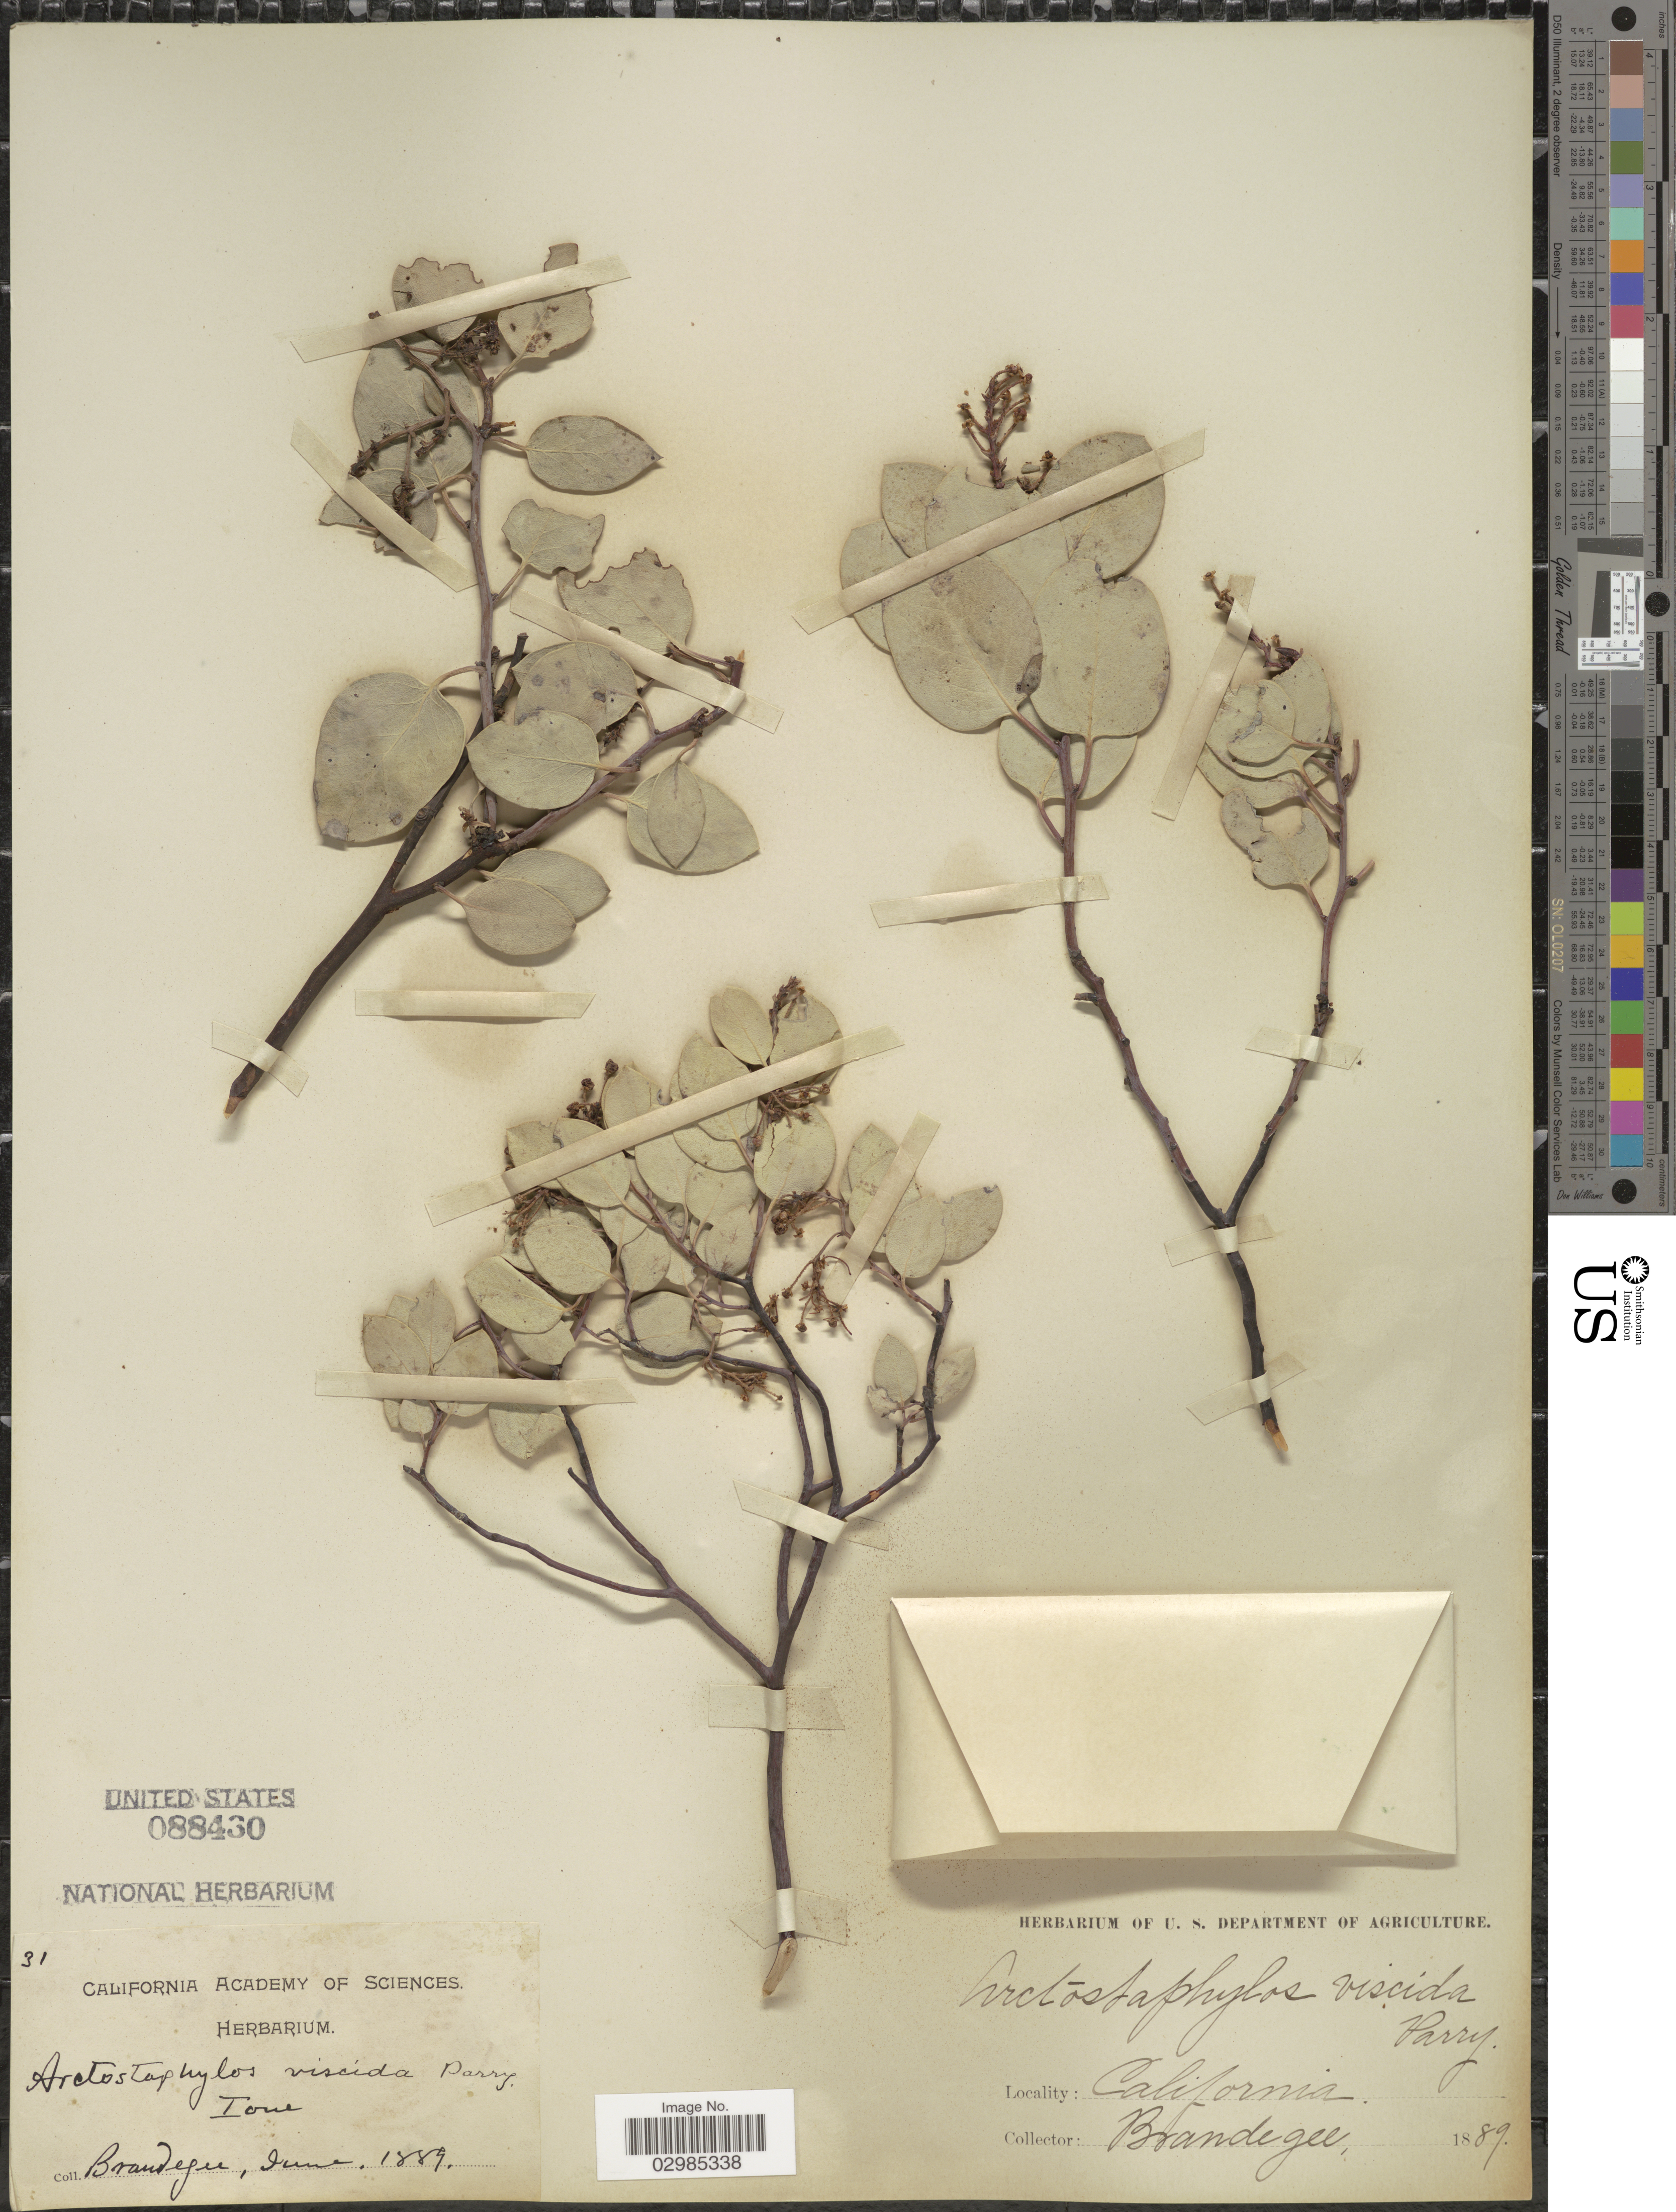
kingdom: Plantae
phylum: Tracheophyta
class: Magnoliopsida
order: Ericales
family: Ericaceae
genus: Arctostaphylos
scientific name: Arctostaphylos viscida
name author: Parry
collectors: -- Brandegee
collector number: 31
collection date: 1889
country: United States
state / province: California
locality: Ione.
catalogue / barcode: US 88430